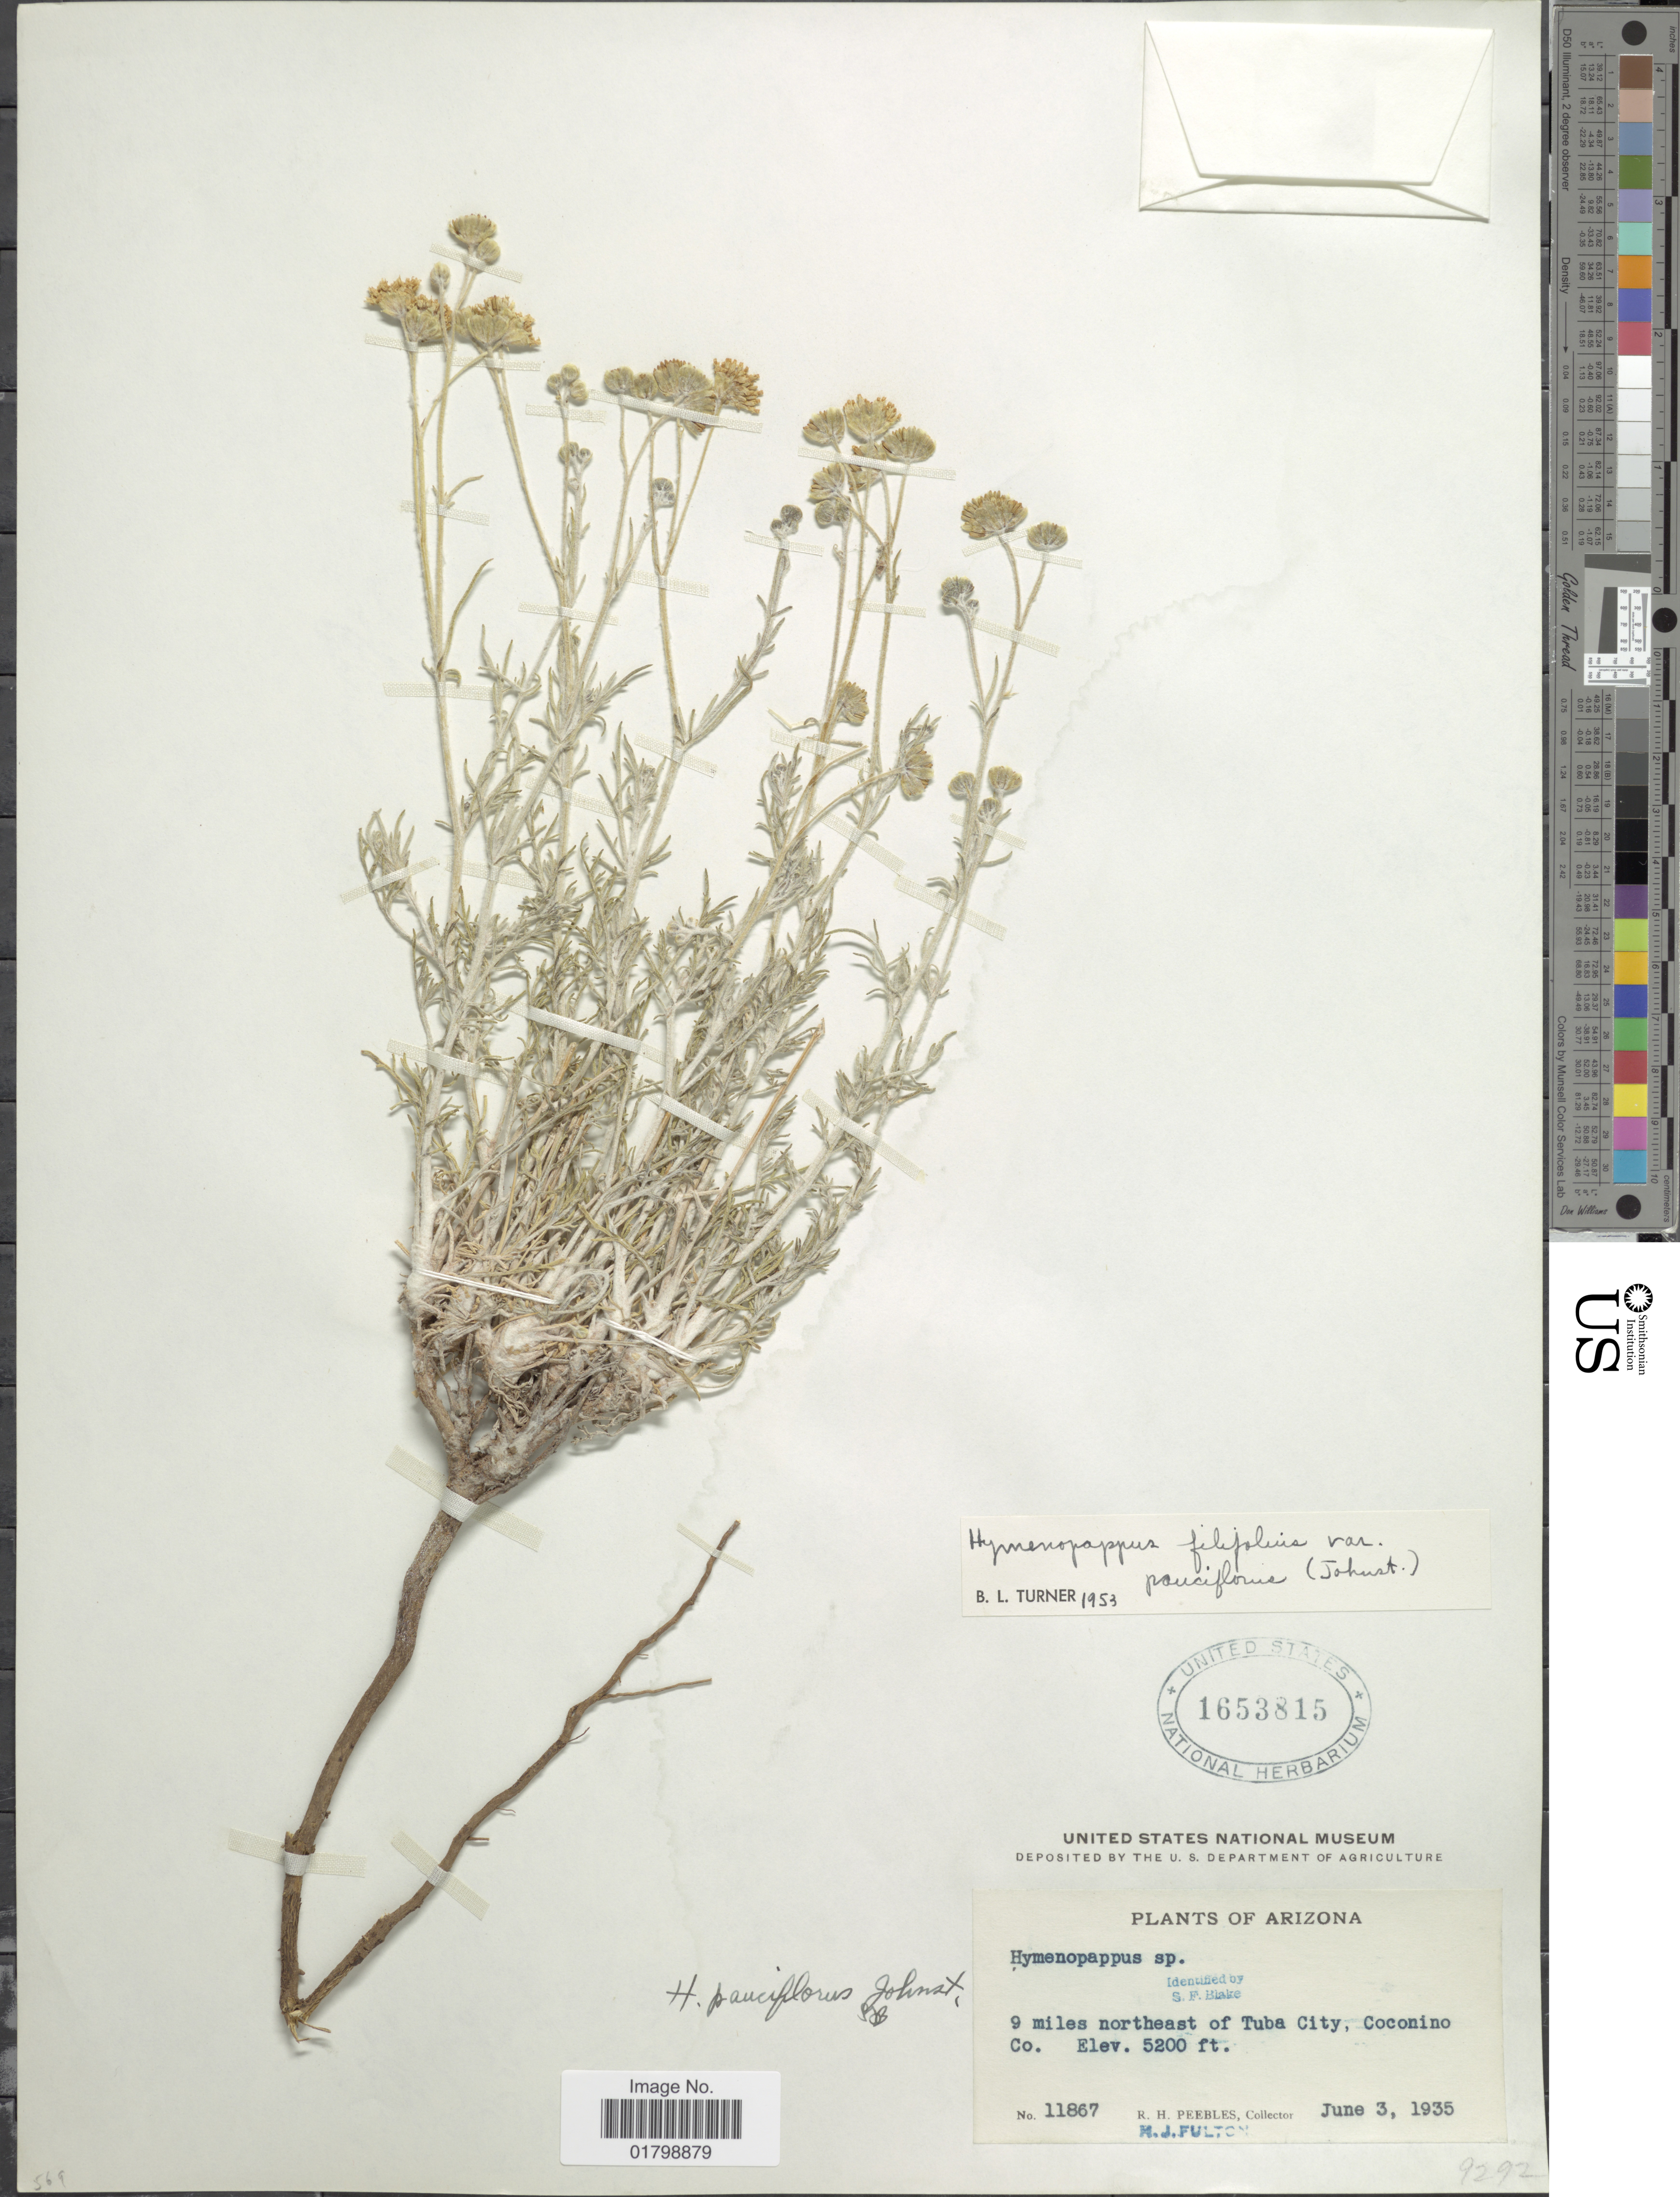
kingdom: Plantae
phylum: Tracheophyta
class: Magnoliopsida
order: Asterales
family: Asteraceae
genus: Hymenopappus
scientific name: Hymenopappus filifolius var. pauciflorus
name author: (I.M. Johnst.) B.L. Turner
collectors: R. H. Peebles & H. Fulton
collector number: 11867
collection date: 1935-06-03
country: United States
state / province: Arizona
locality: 9 miles northeast of Tuba City, Coconino Co.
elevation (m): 1585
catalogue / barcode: US 1653815